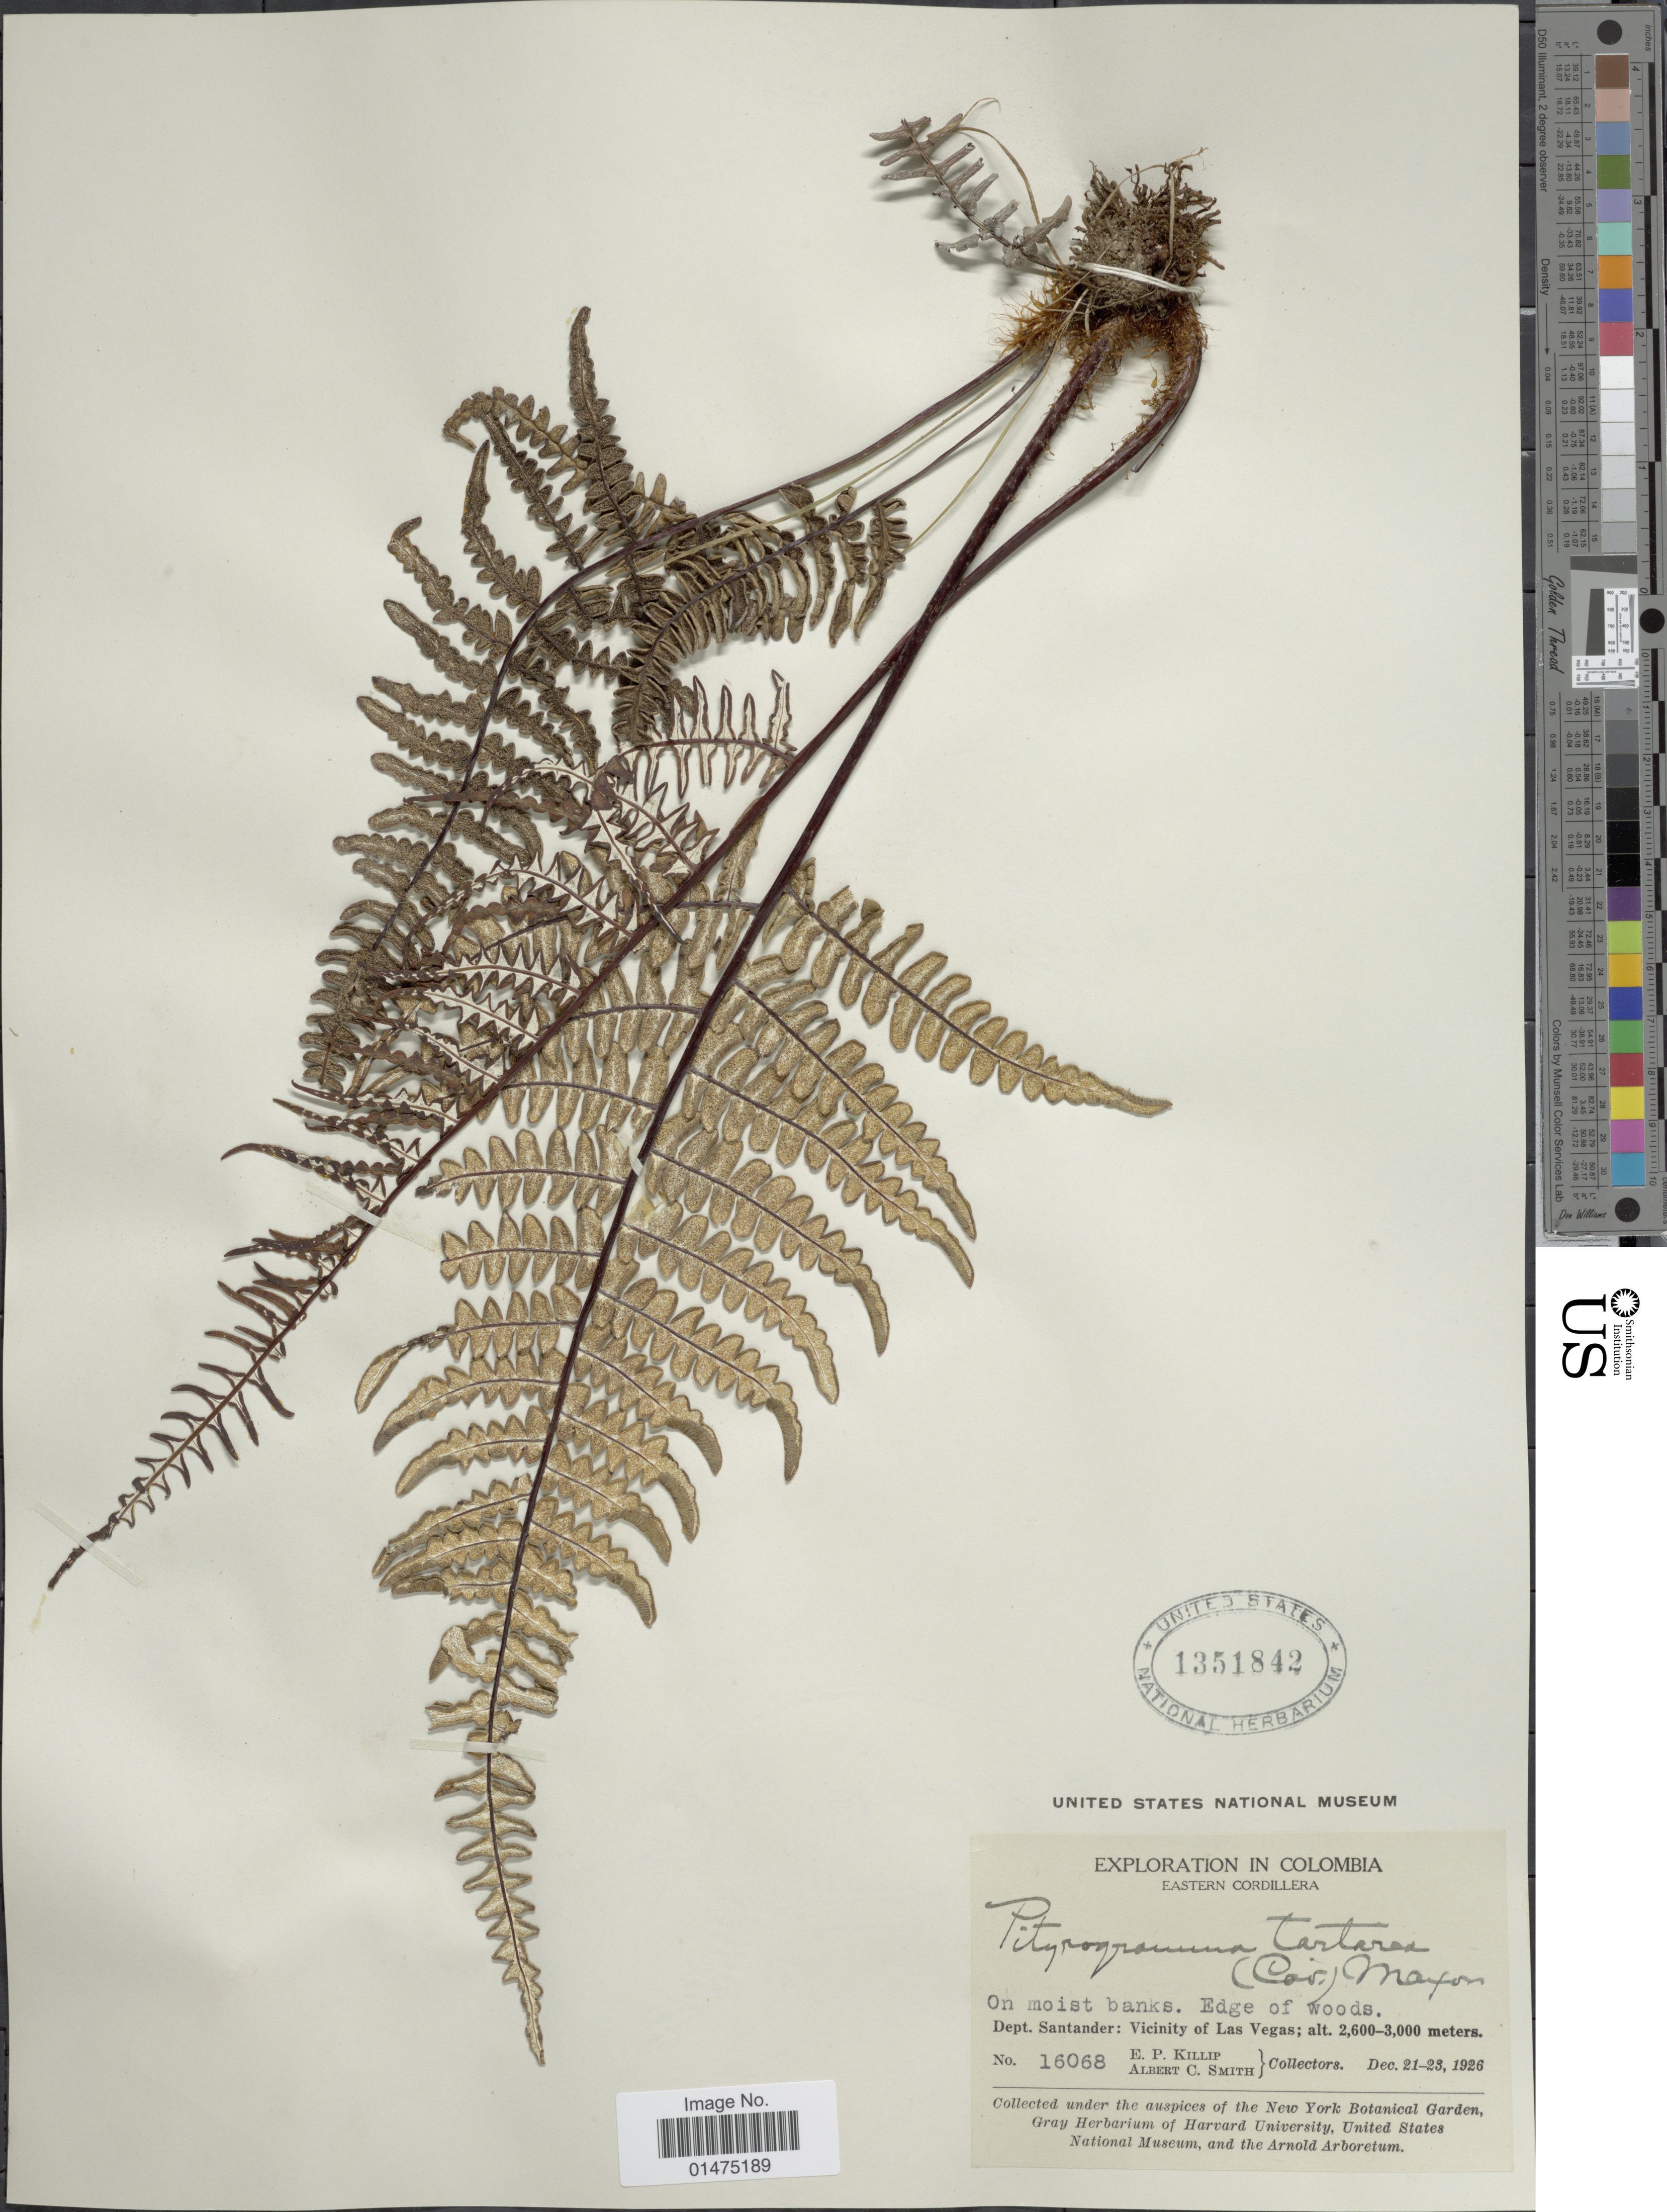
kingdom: Plantae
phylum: Tracheophyta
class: Polypodiopsida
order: Polypodiales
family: Pteridaceae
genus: Pityrogramma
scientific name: Pityrogramma tartarea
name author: (Cav.) Maxon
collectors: E. P. Killip & A. C. Smith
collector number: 16068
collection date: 1926-12-21/1926-12-23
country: Colombia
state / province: Santander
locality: Eastern Cordillera, Vicinity of Las Vegas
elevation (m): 2600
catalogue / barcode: US 1351842